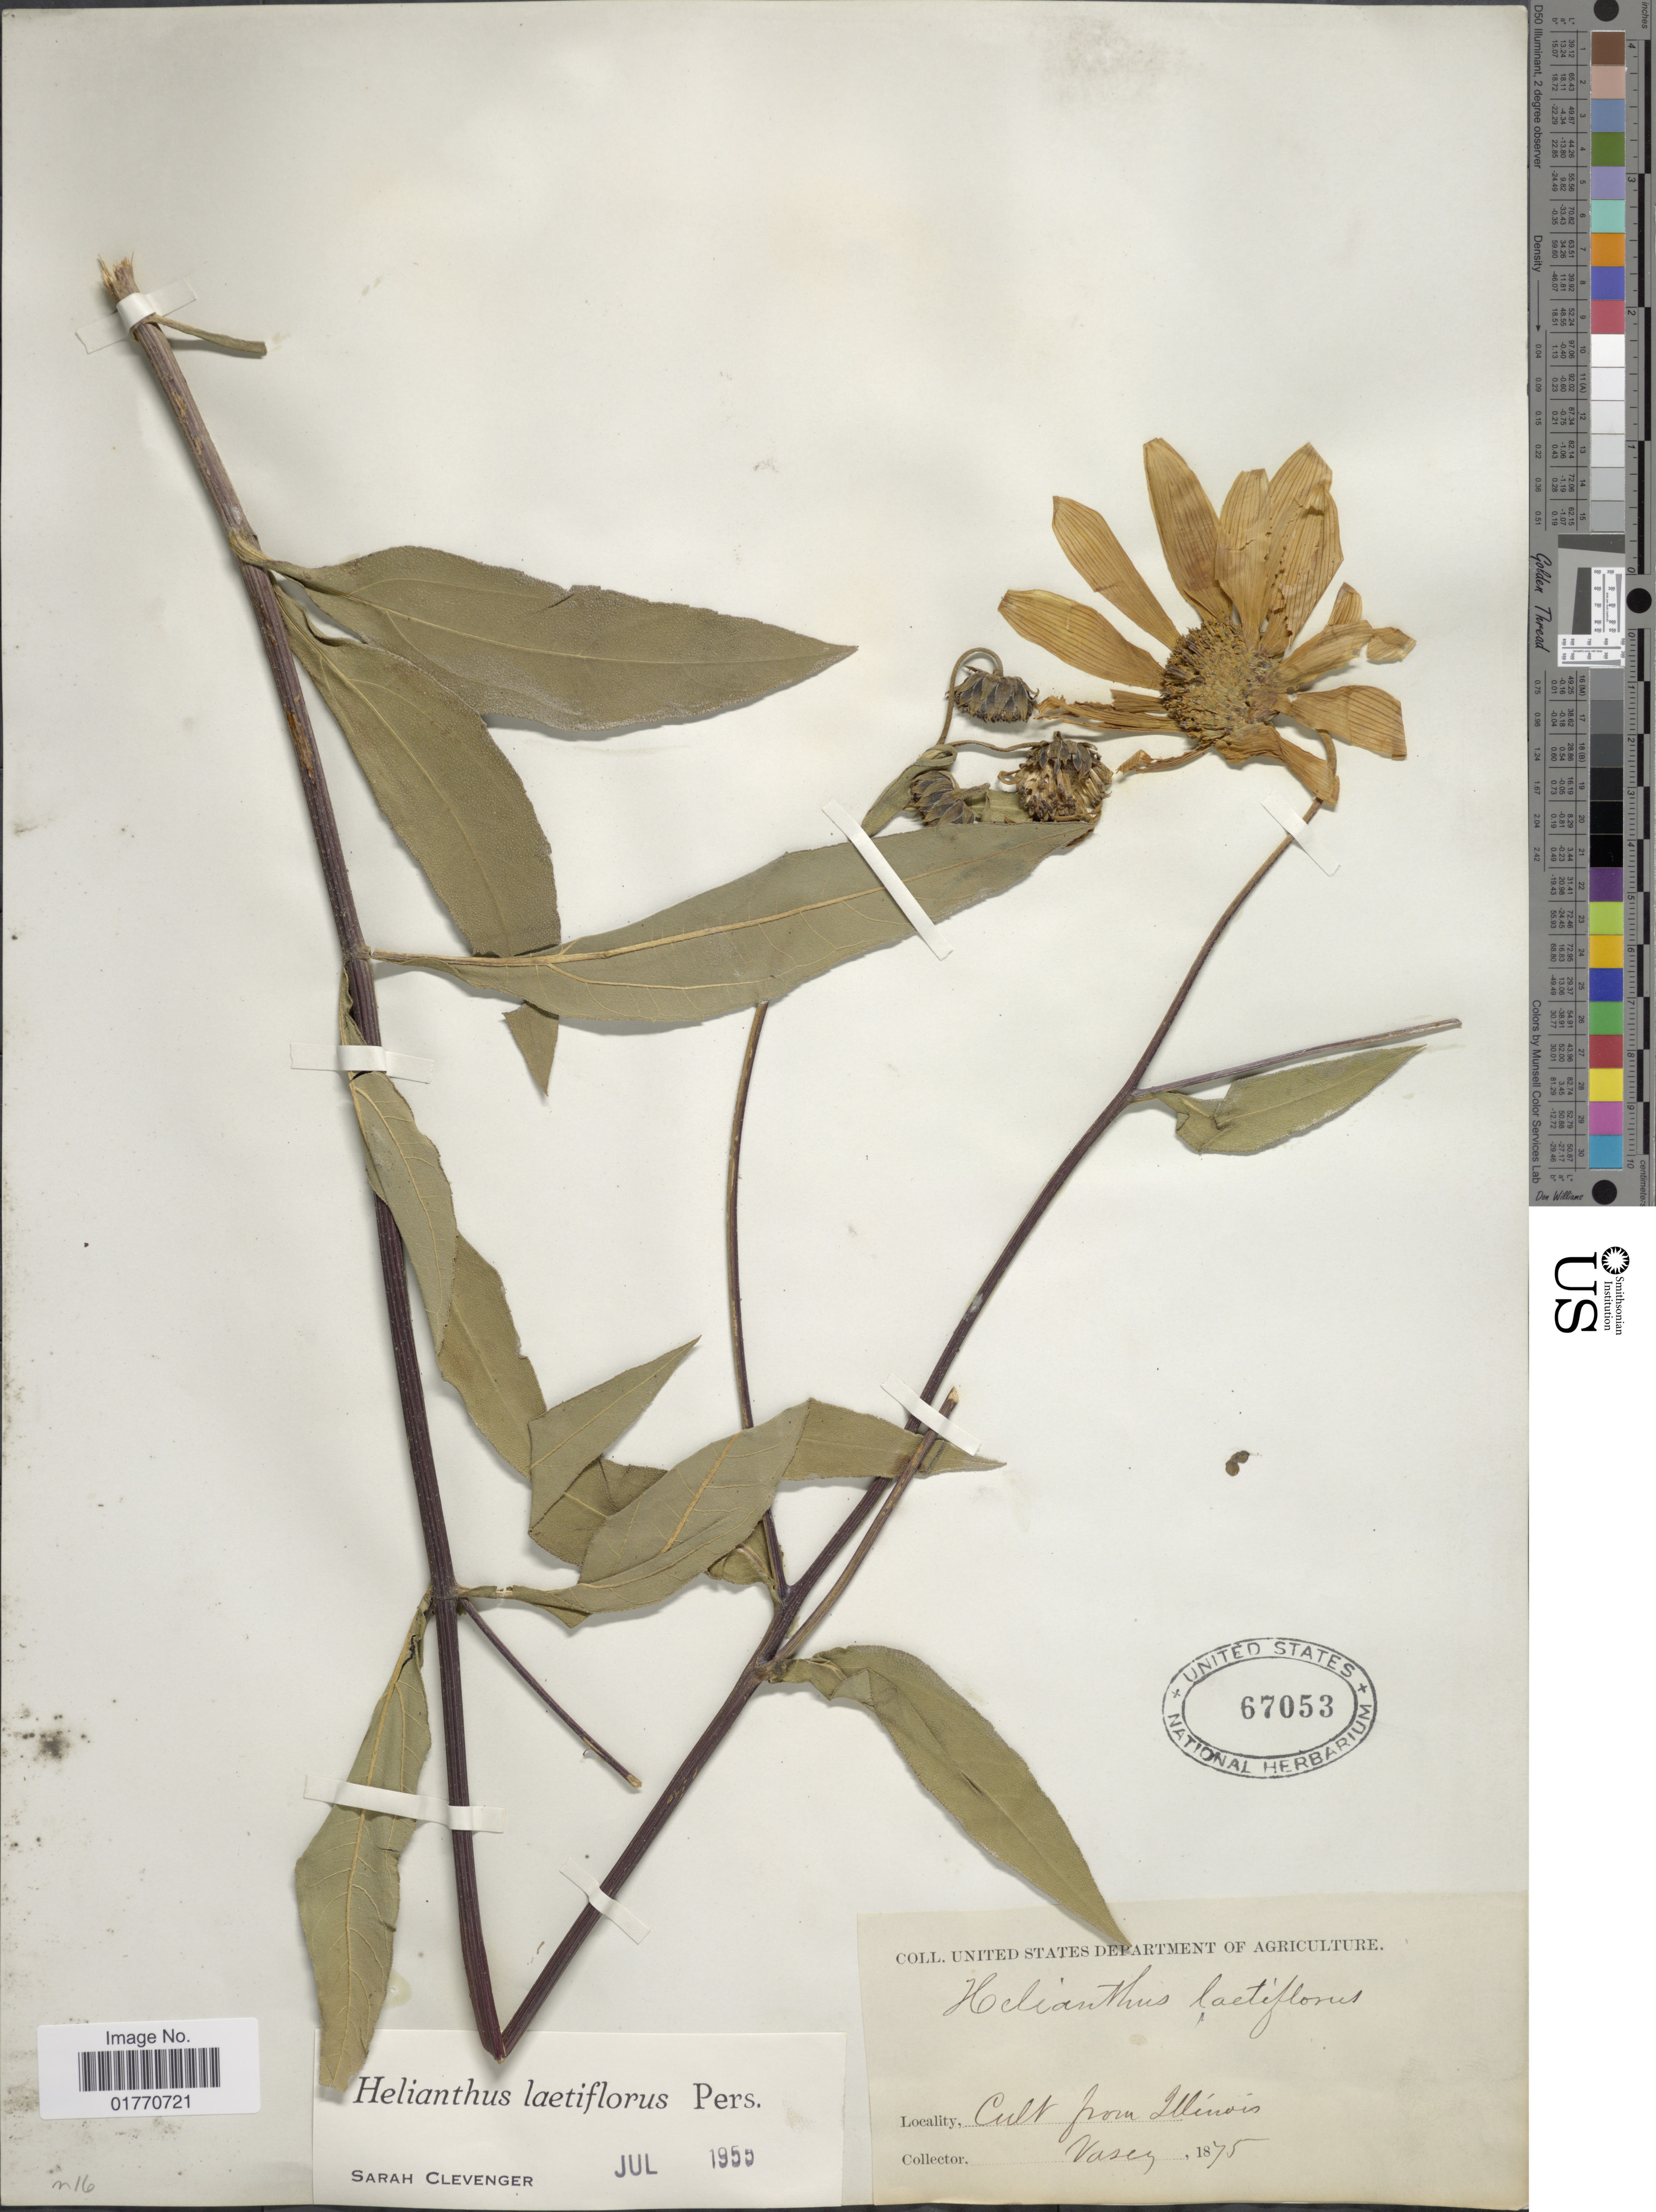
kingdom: Plantae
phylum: Tracheophyta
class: Magnoliopsida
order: Asterales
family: Asteraceae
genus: Helianthus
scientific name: Helianthus laetiflorus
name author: Pers.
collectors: Vasey, --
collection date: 1875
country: United States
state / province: Illinois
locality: Cult from Illinois.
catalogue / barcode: US 67053